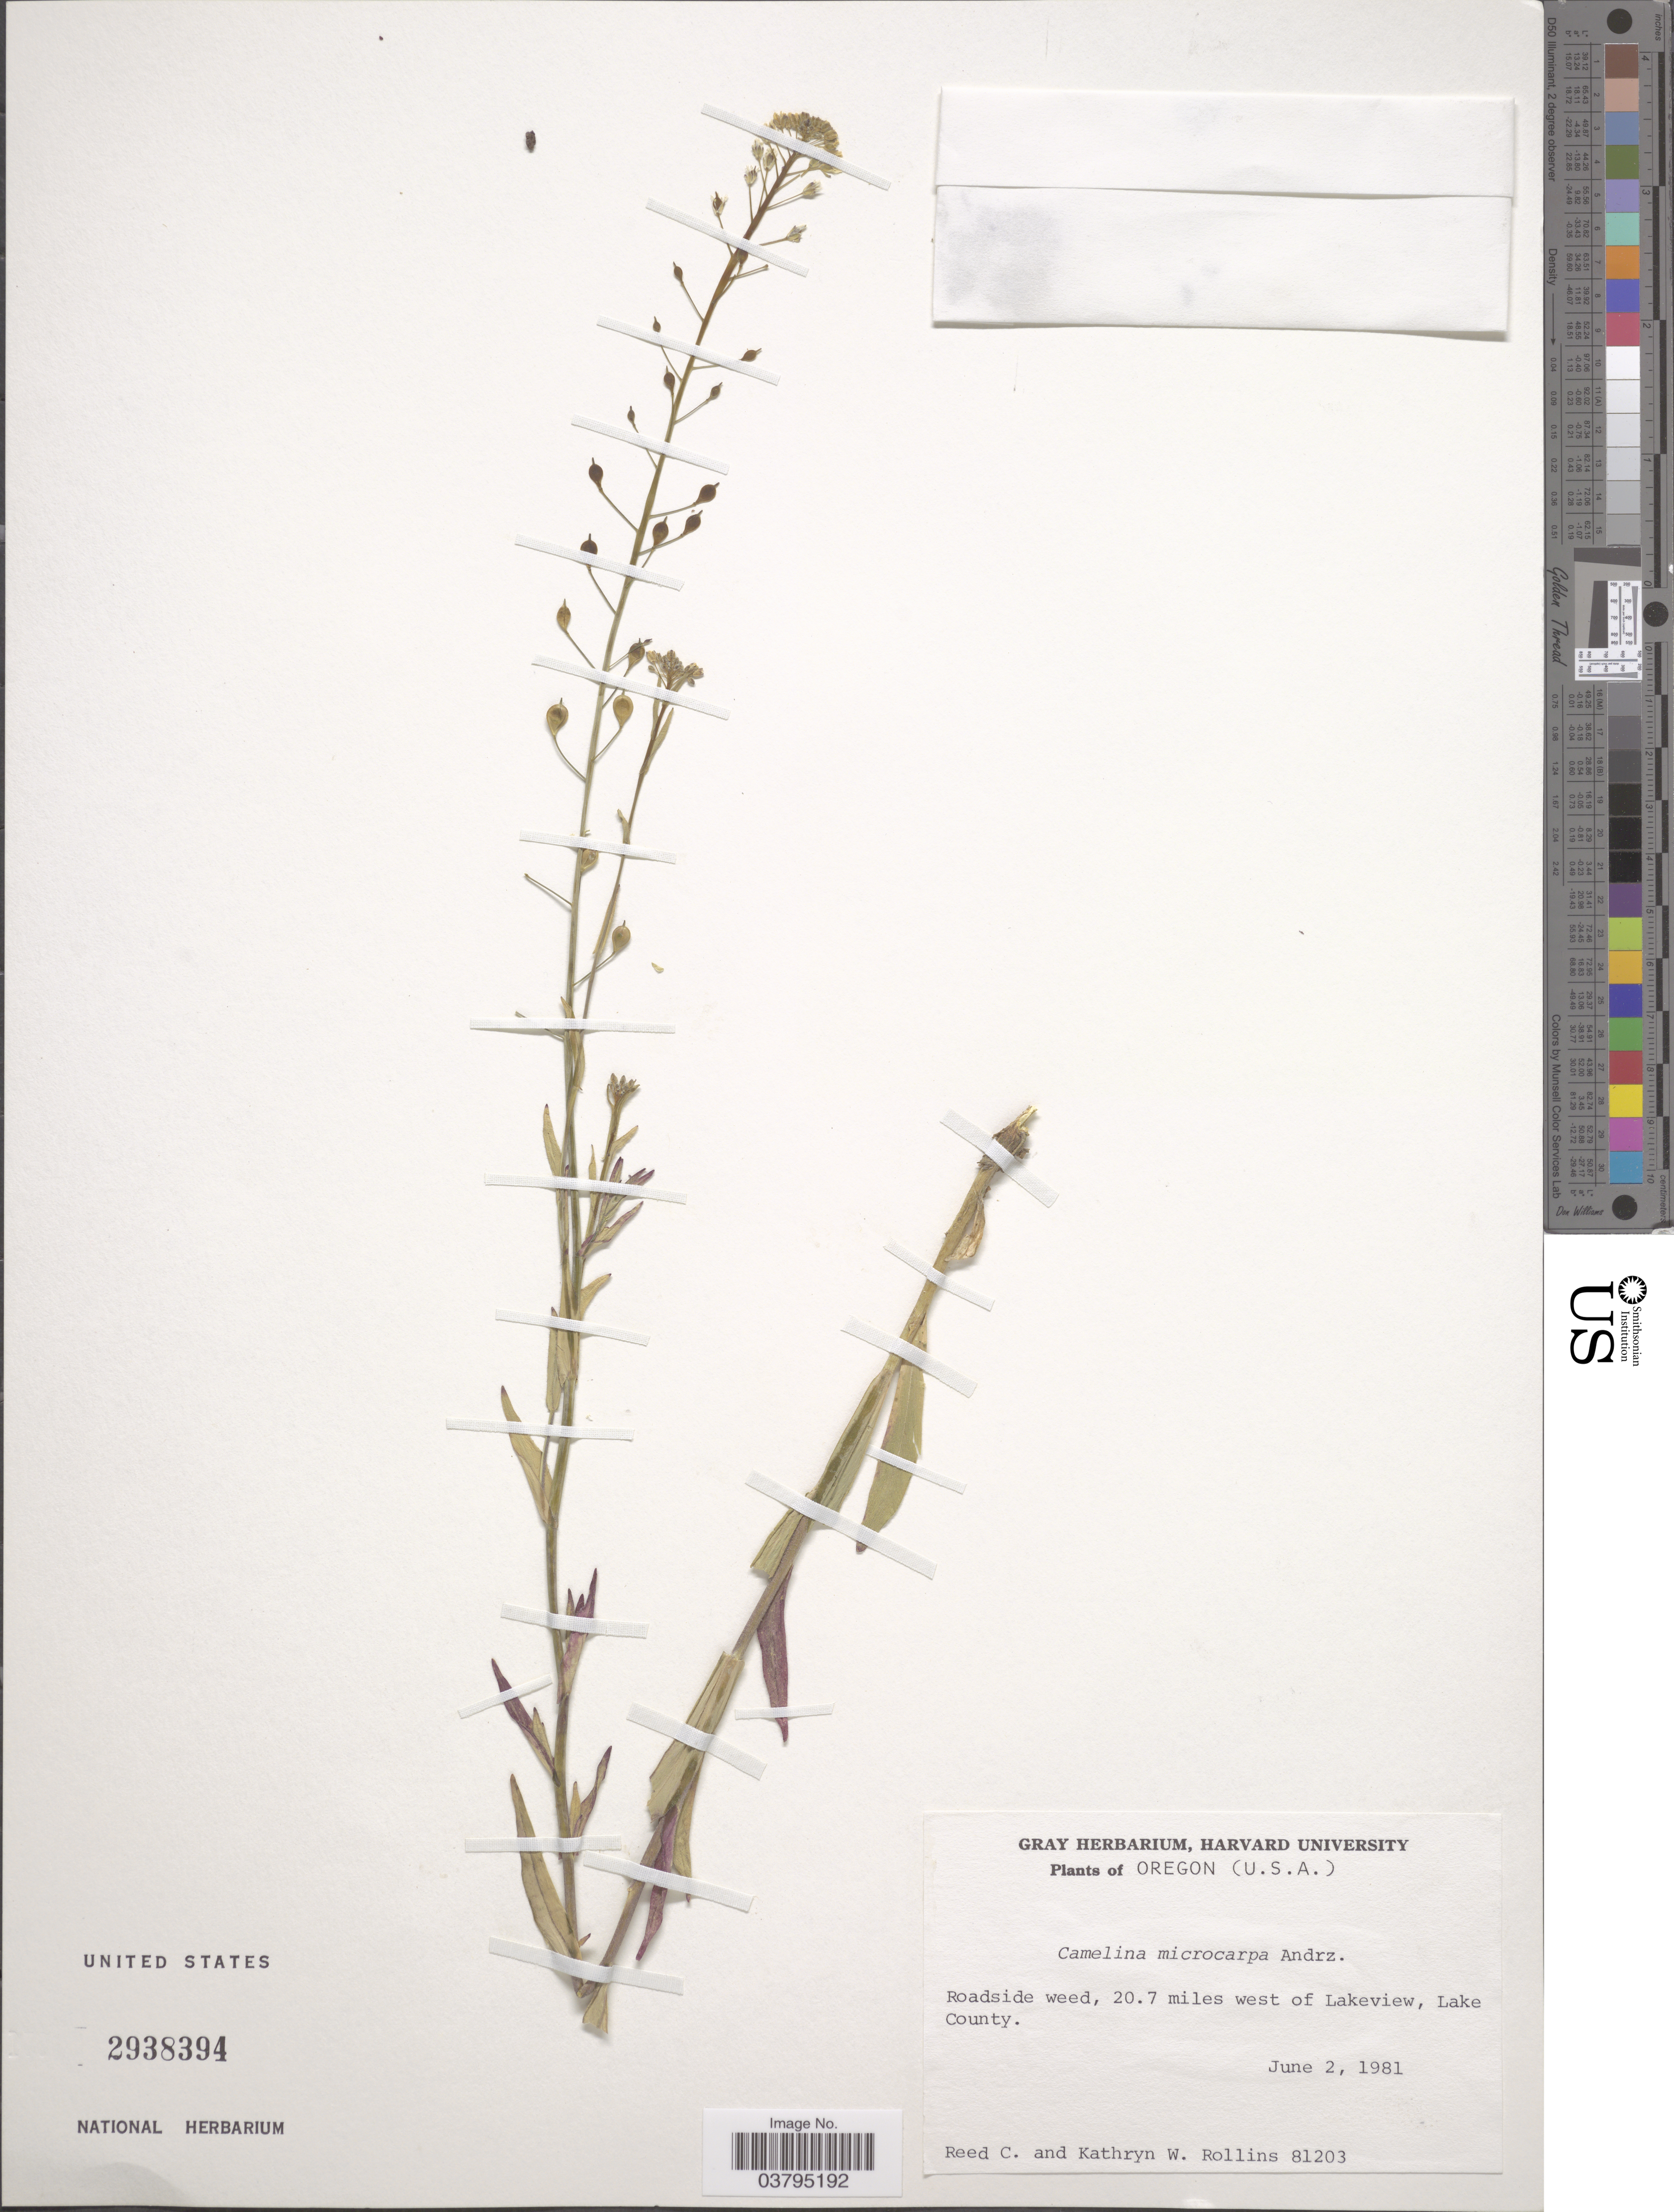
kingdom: Plantae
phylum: Tracheophyta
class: Magnoliopsida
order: Brassicales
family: Brassicaceae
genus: Camelina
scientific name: Camelina microcarpa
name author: DC.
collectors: R. C. Rollins & K. W. Rollins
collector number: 81203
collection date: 1981-06-02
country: United States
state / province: Oregon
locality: Roadside weed, 20.7 miles west of Lakeview, Lake County.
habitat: roadside weed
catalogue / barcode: US 2938394